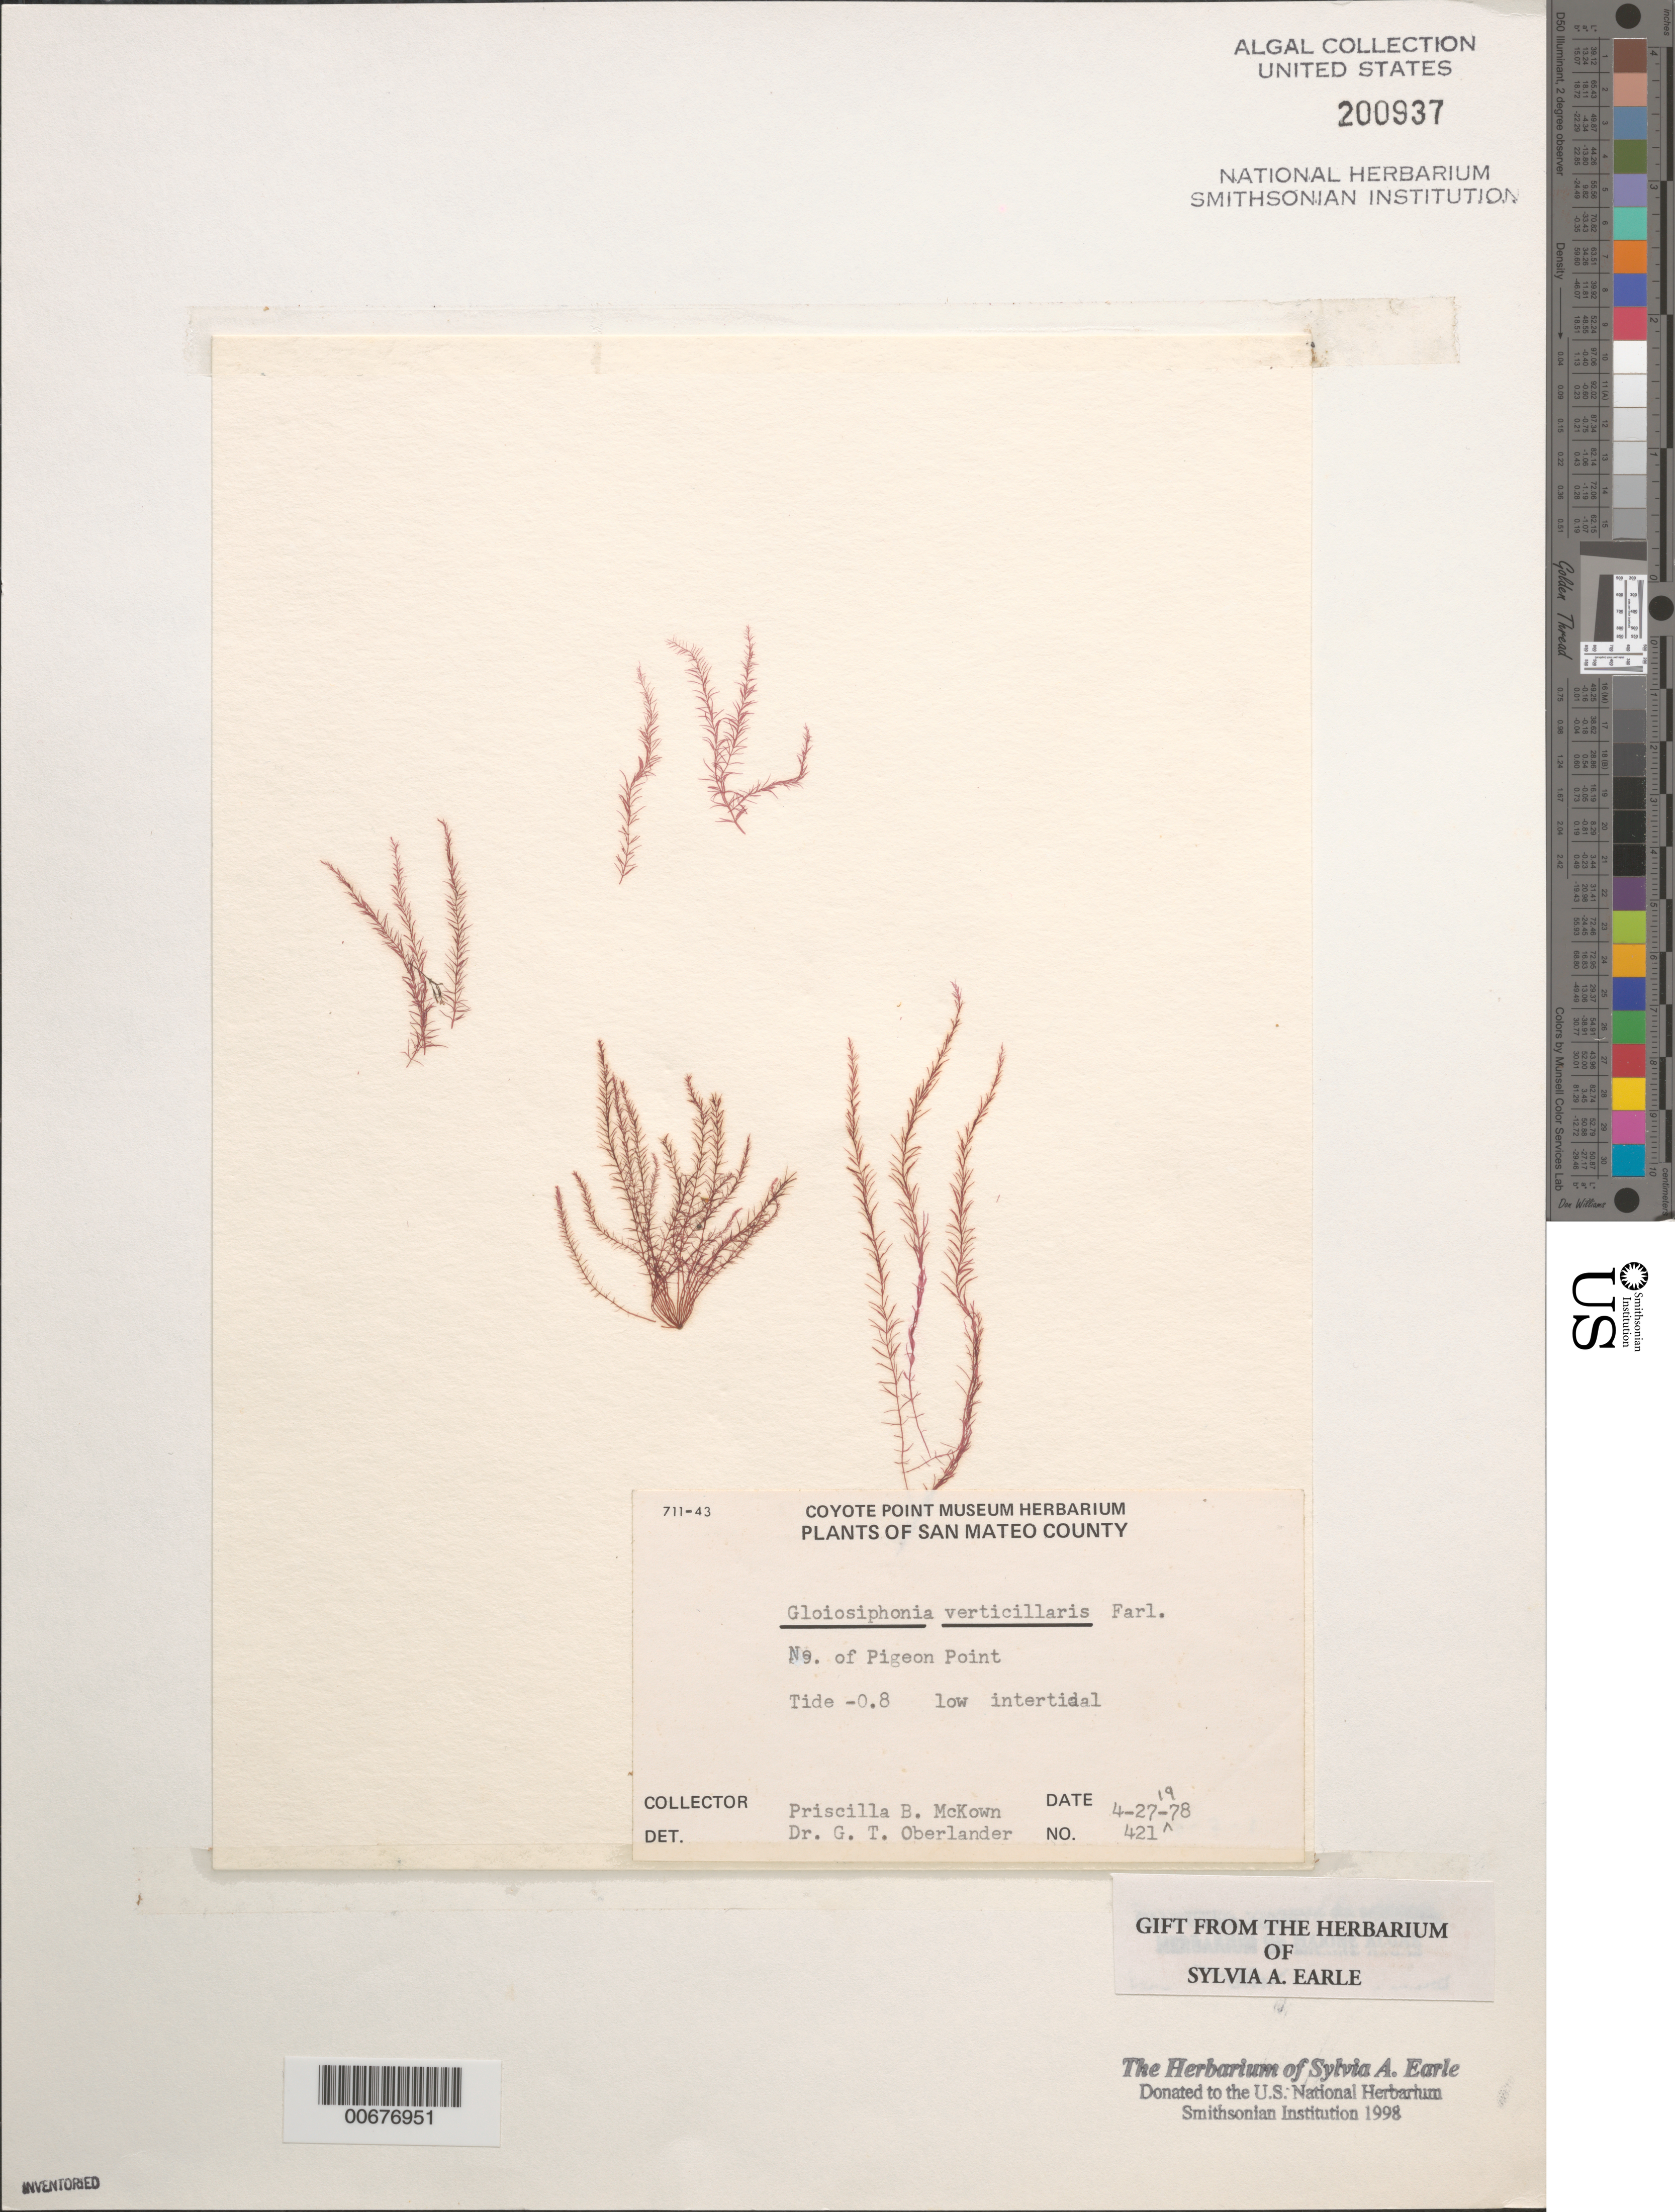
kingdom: Plantae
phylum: Rhodophyta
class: Florideophyceae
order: Gigartinales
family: Gloiosiphoniaceae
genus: Gloiosiphonia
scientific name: Gloiosiphonia verticillaris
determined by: Oberlander, G. T.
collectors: P. McKown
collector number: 421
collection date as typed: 27 Apr 1978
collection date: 1978-04-27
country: United States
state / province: California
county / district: San Mateo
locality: North of Pigeon Point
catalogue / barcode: US 200937